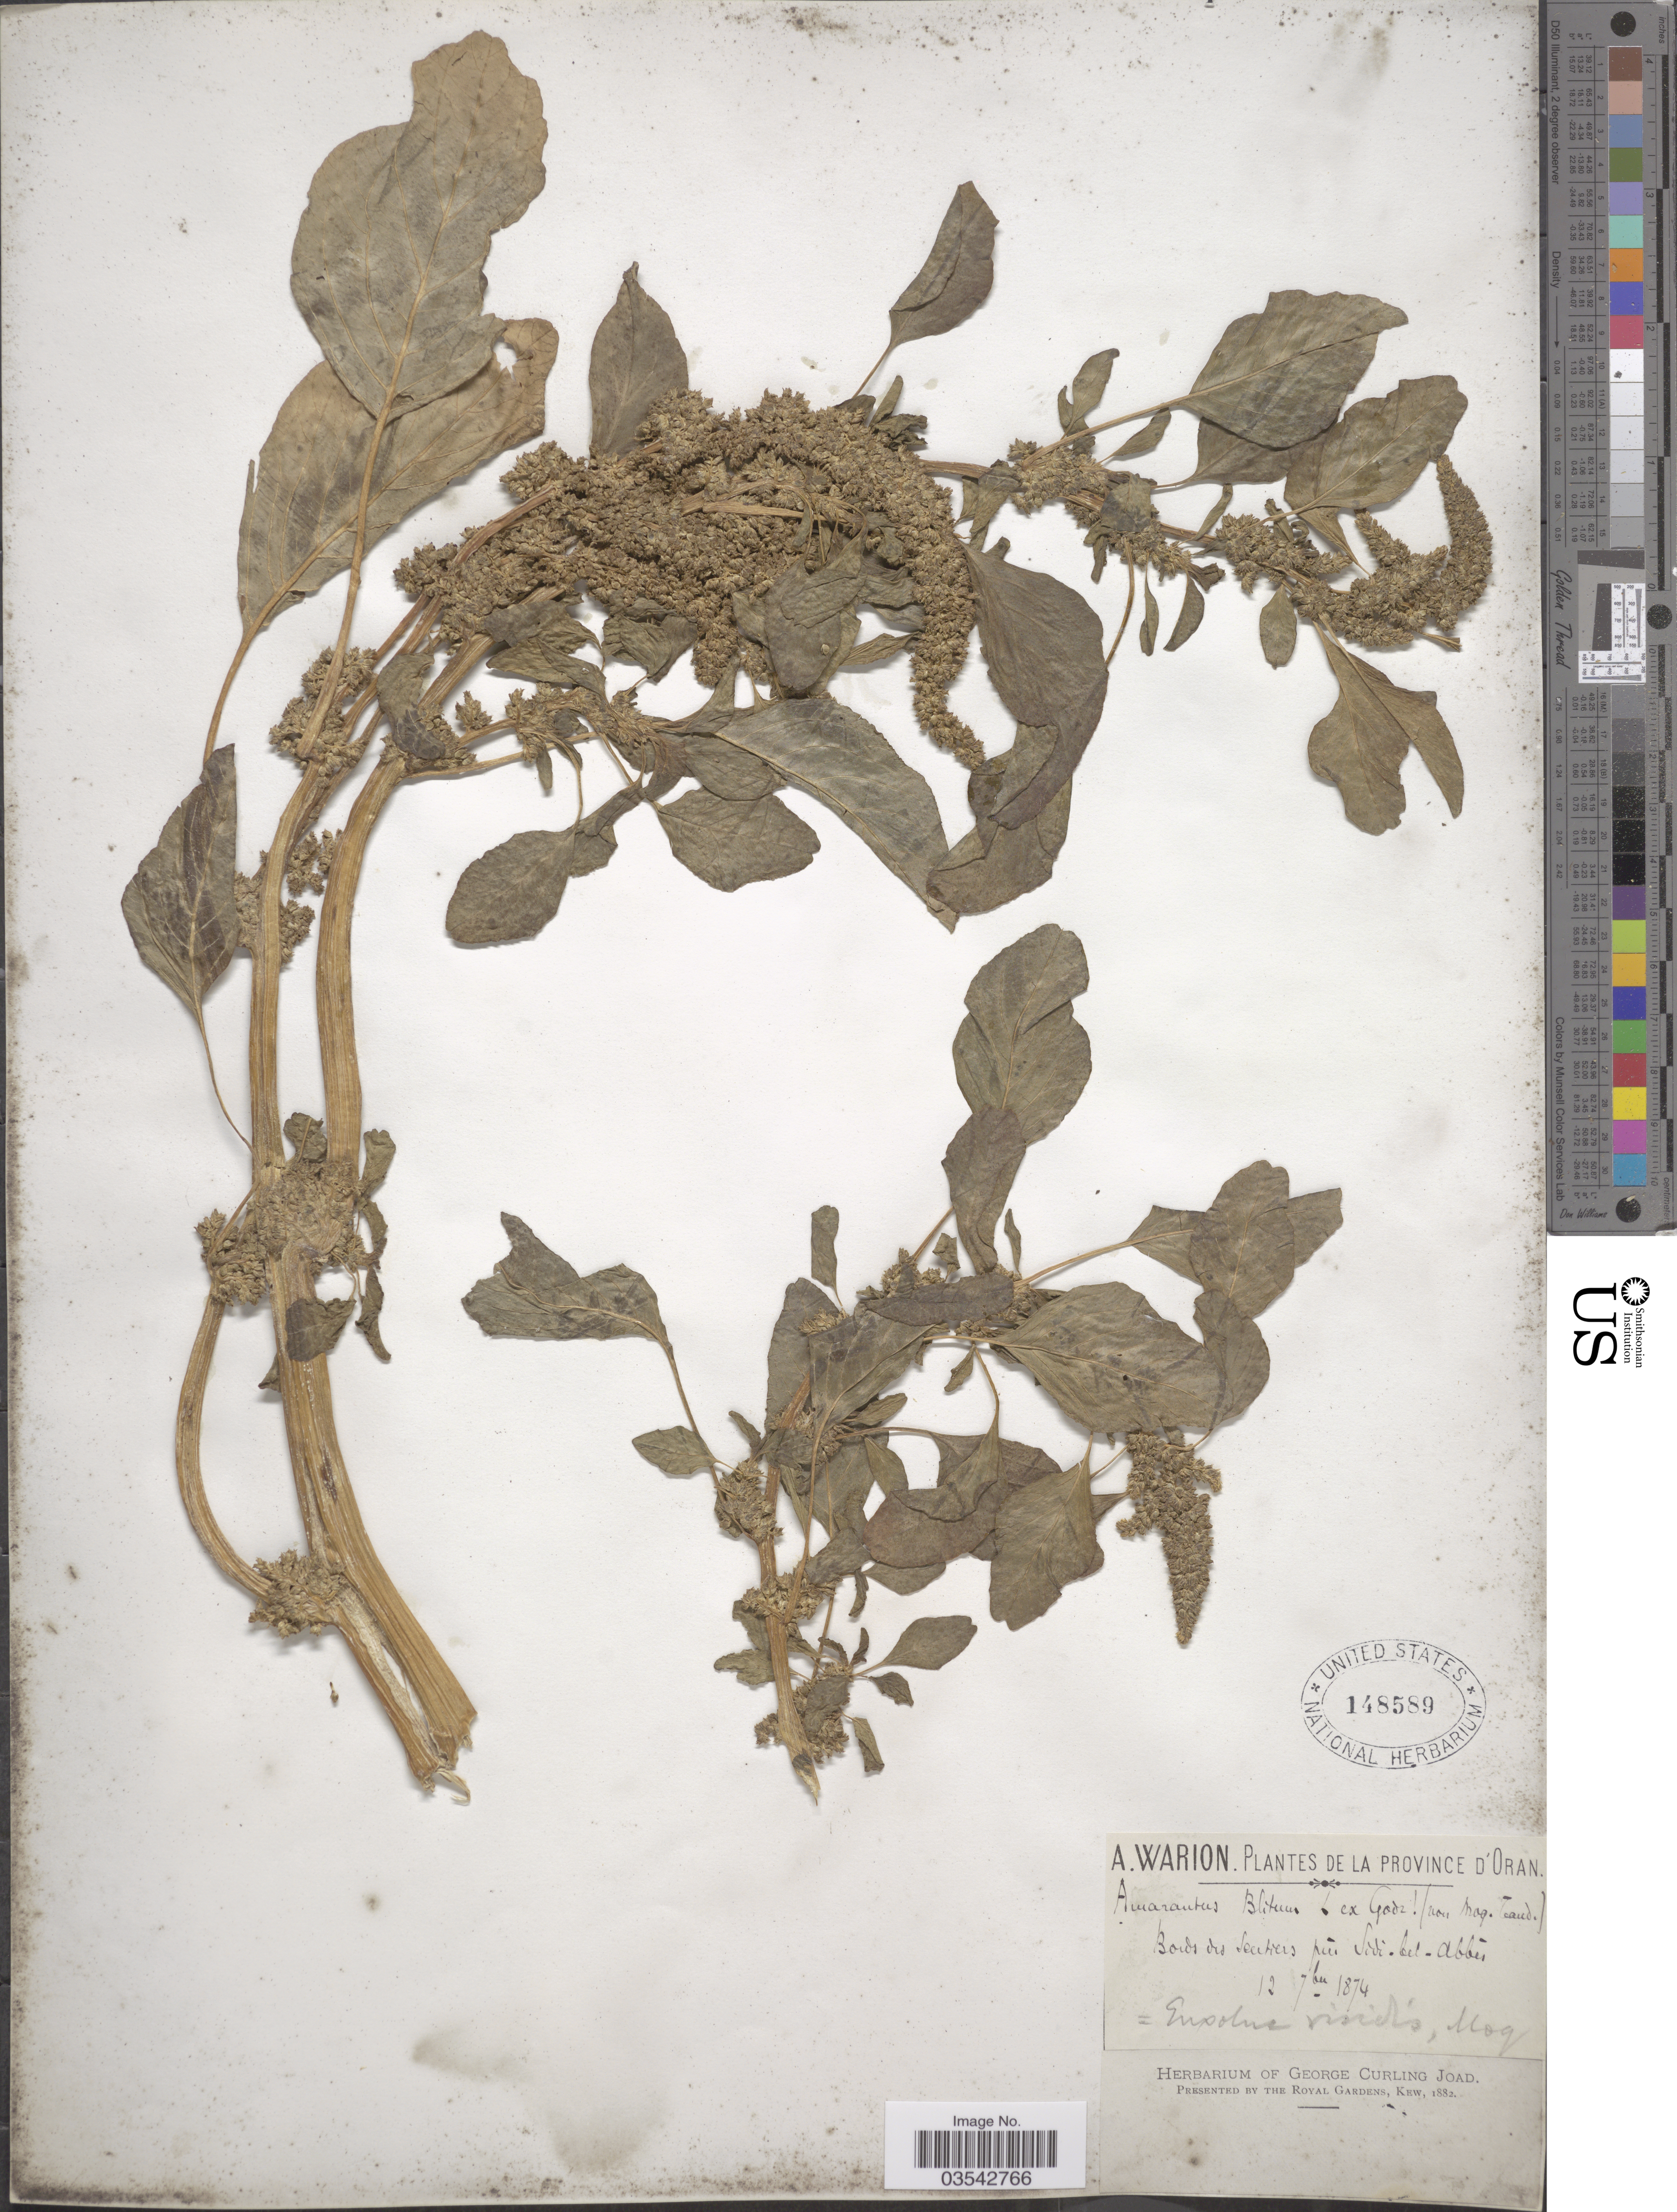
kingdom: Plantae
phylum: Tracheophyta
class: Magnoliopsida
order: Caryophyllales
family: Amaranthaceae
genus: Amaranthus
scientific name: Amaranthus blitum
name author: L.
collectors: A. Warion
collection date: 1874-09-12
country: Algeria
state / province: Oran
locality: Prés Sidi-bel-Abbés.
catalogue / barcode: US 148589